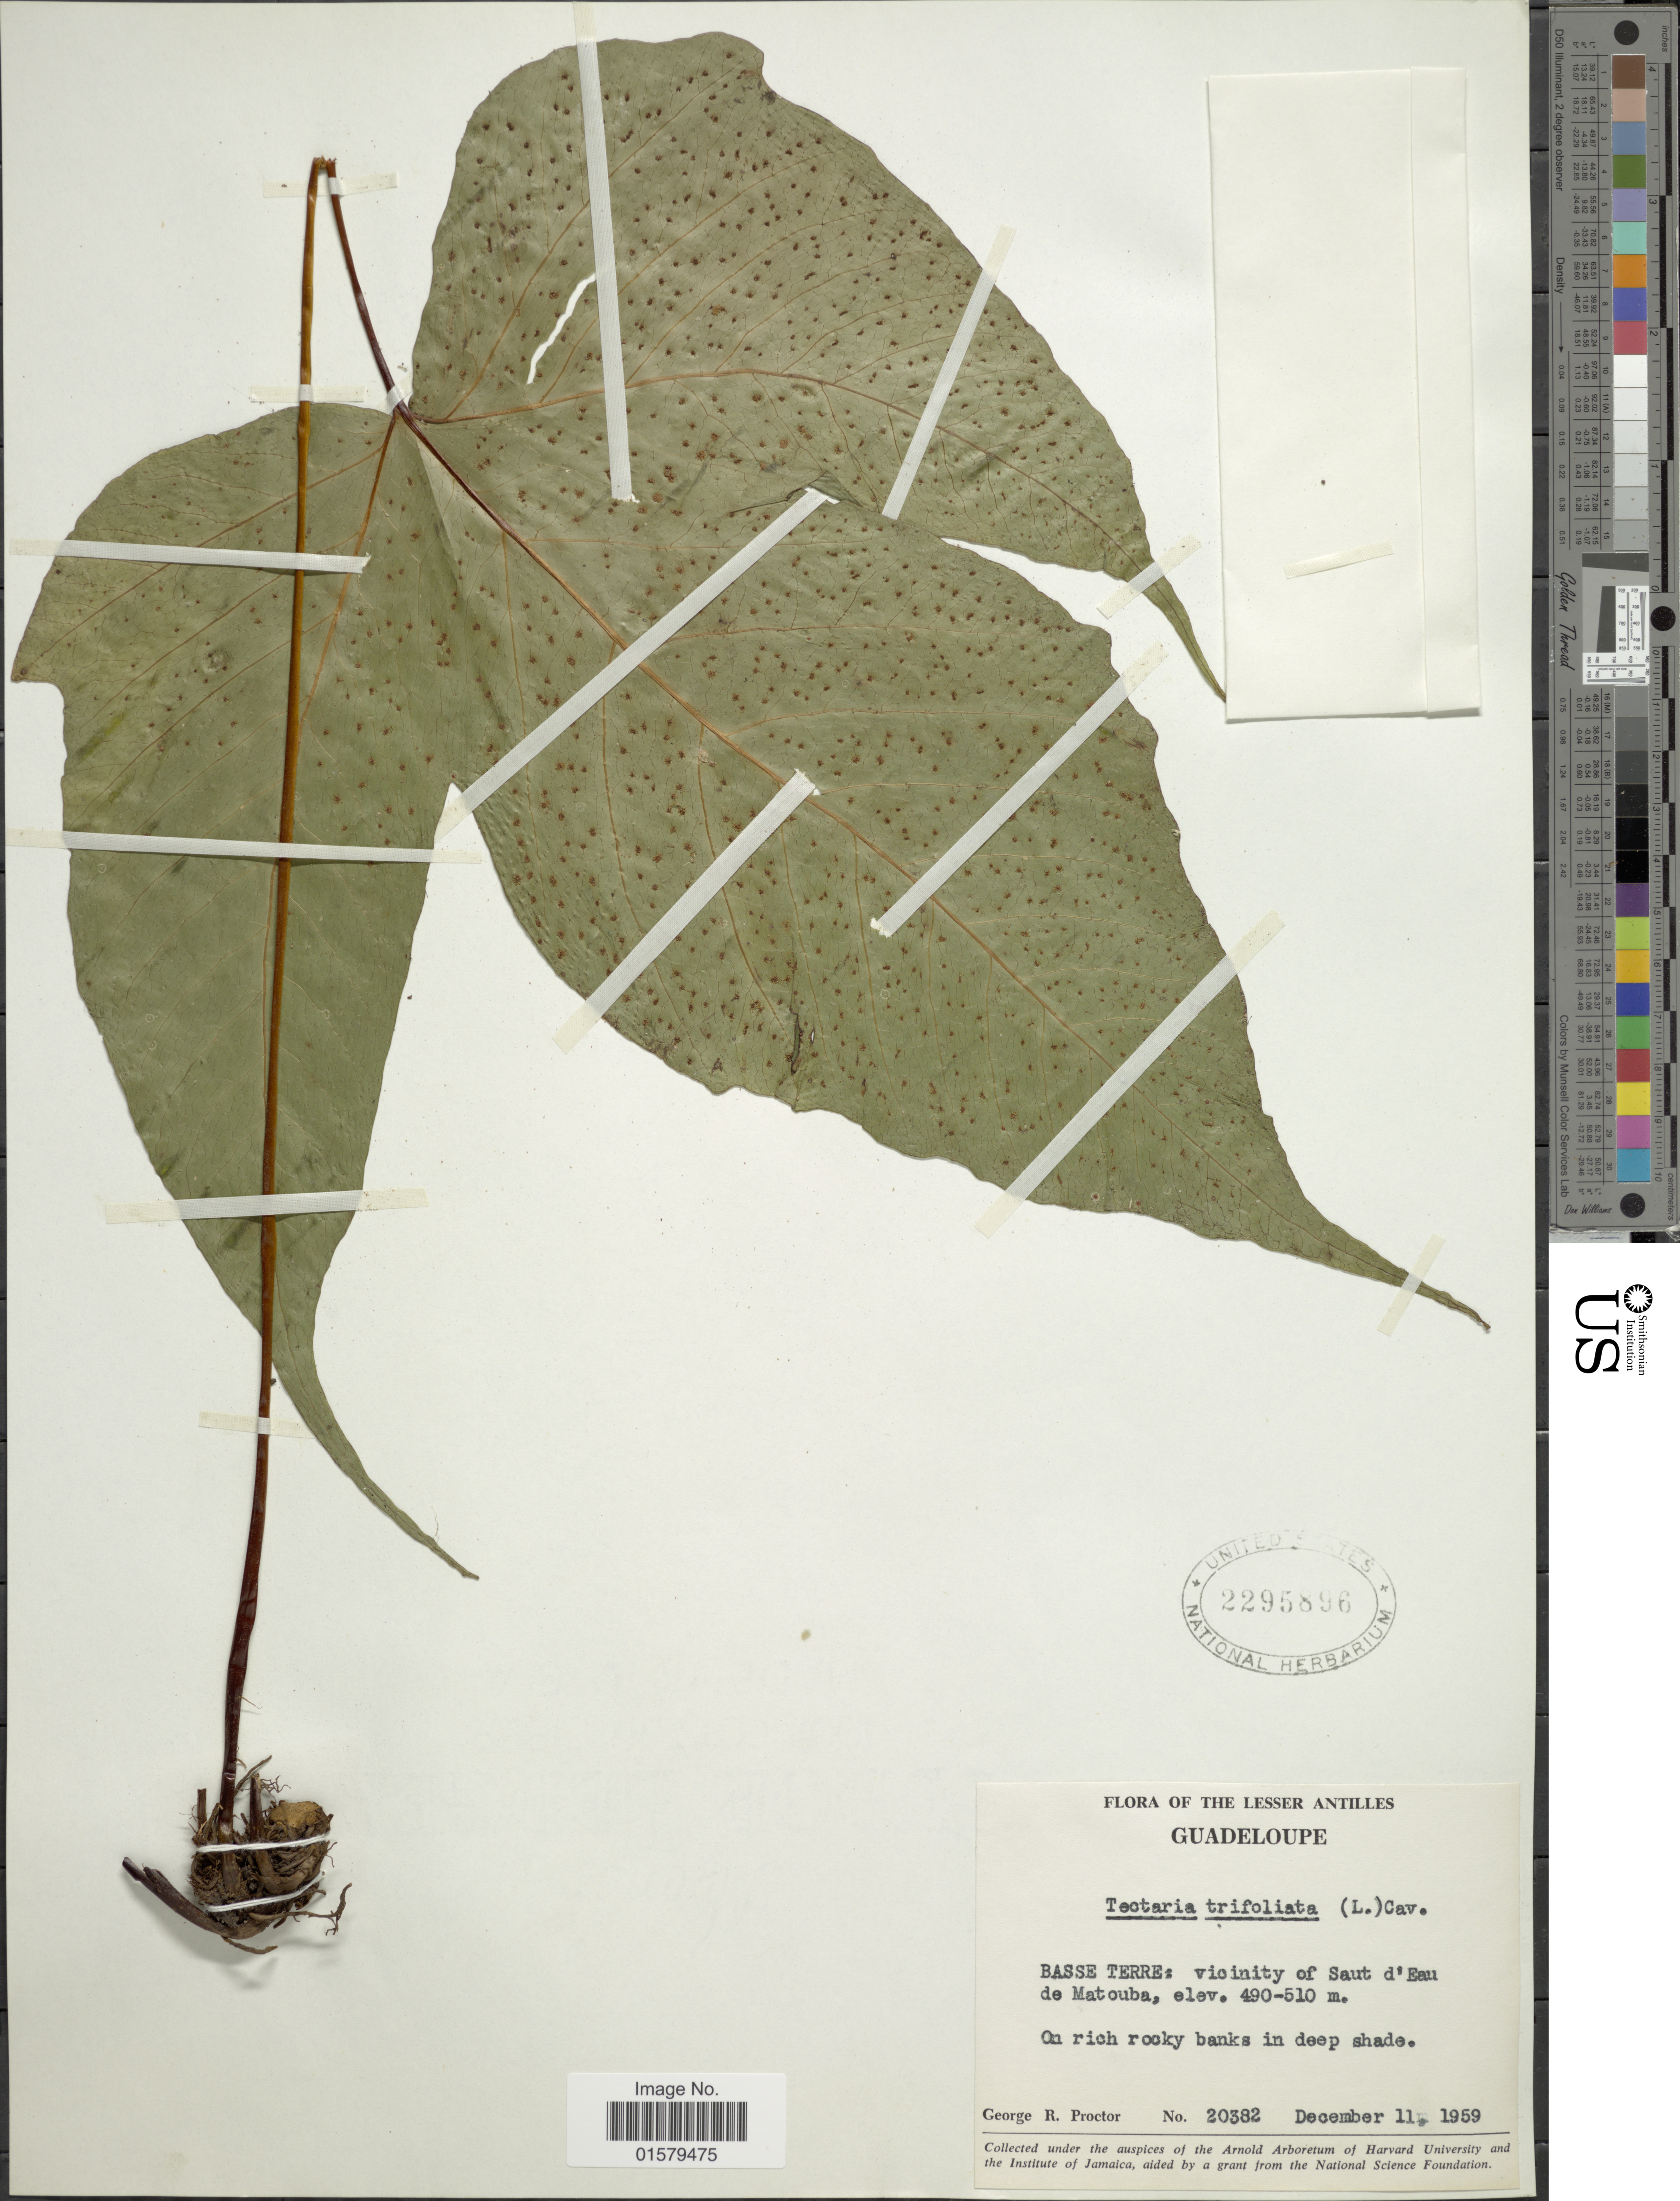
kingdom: Plantae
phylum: Tracheophyta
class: Polypodiopsida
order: Polypodiales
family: Tectariaceae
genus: Tectaria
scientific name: Tectaria trifoliata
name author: (L.) Cav.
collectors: G. R. Proctor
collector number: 20382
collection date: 1959-12-11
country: Guadeloupe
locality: The Lesser Antilles, Basse Terre: Vicinity of Saut d' Eau de Matouba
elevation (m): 490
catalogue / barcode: US 2295896